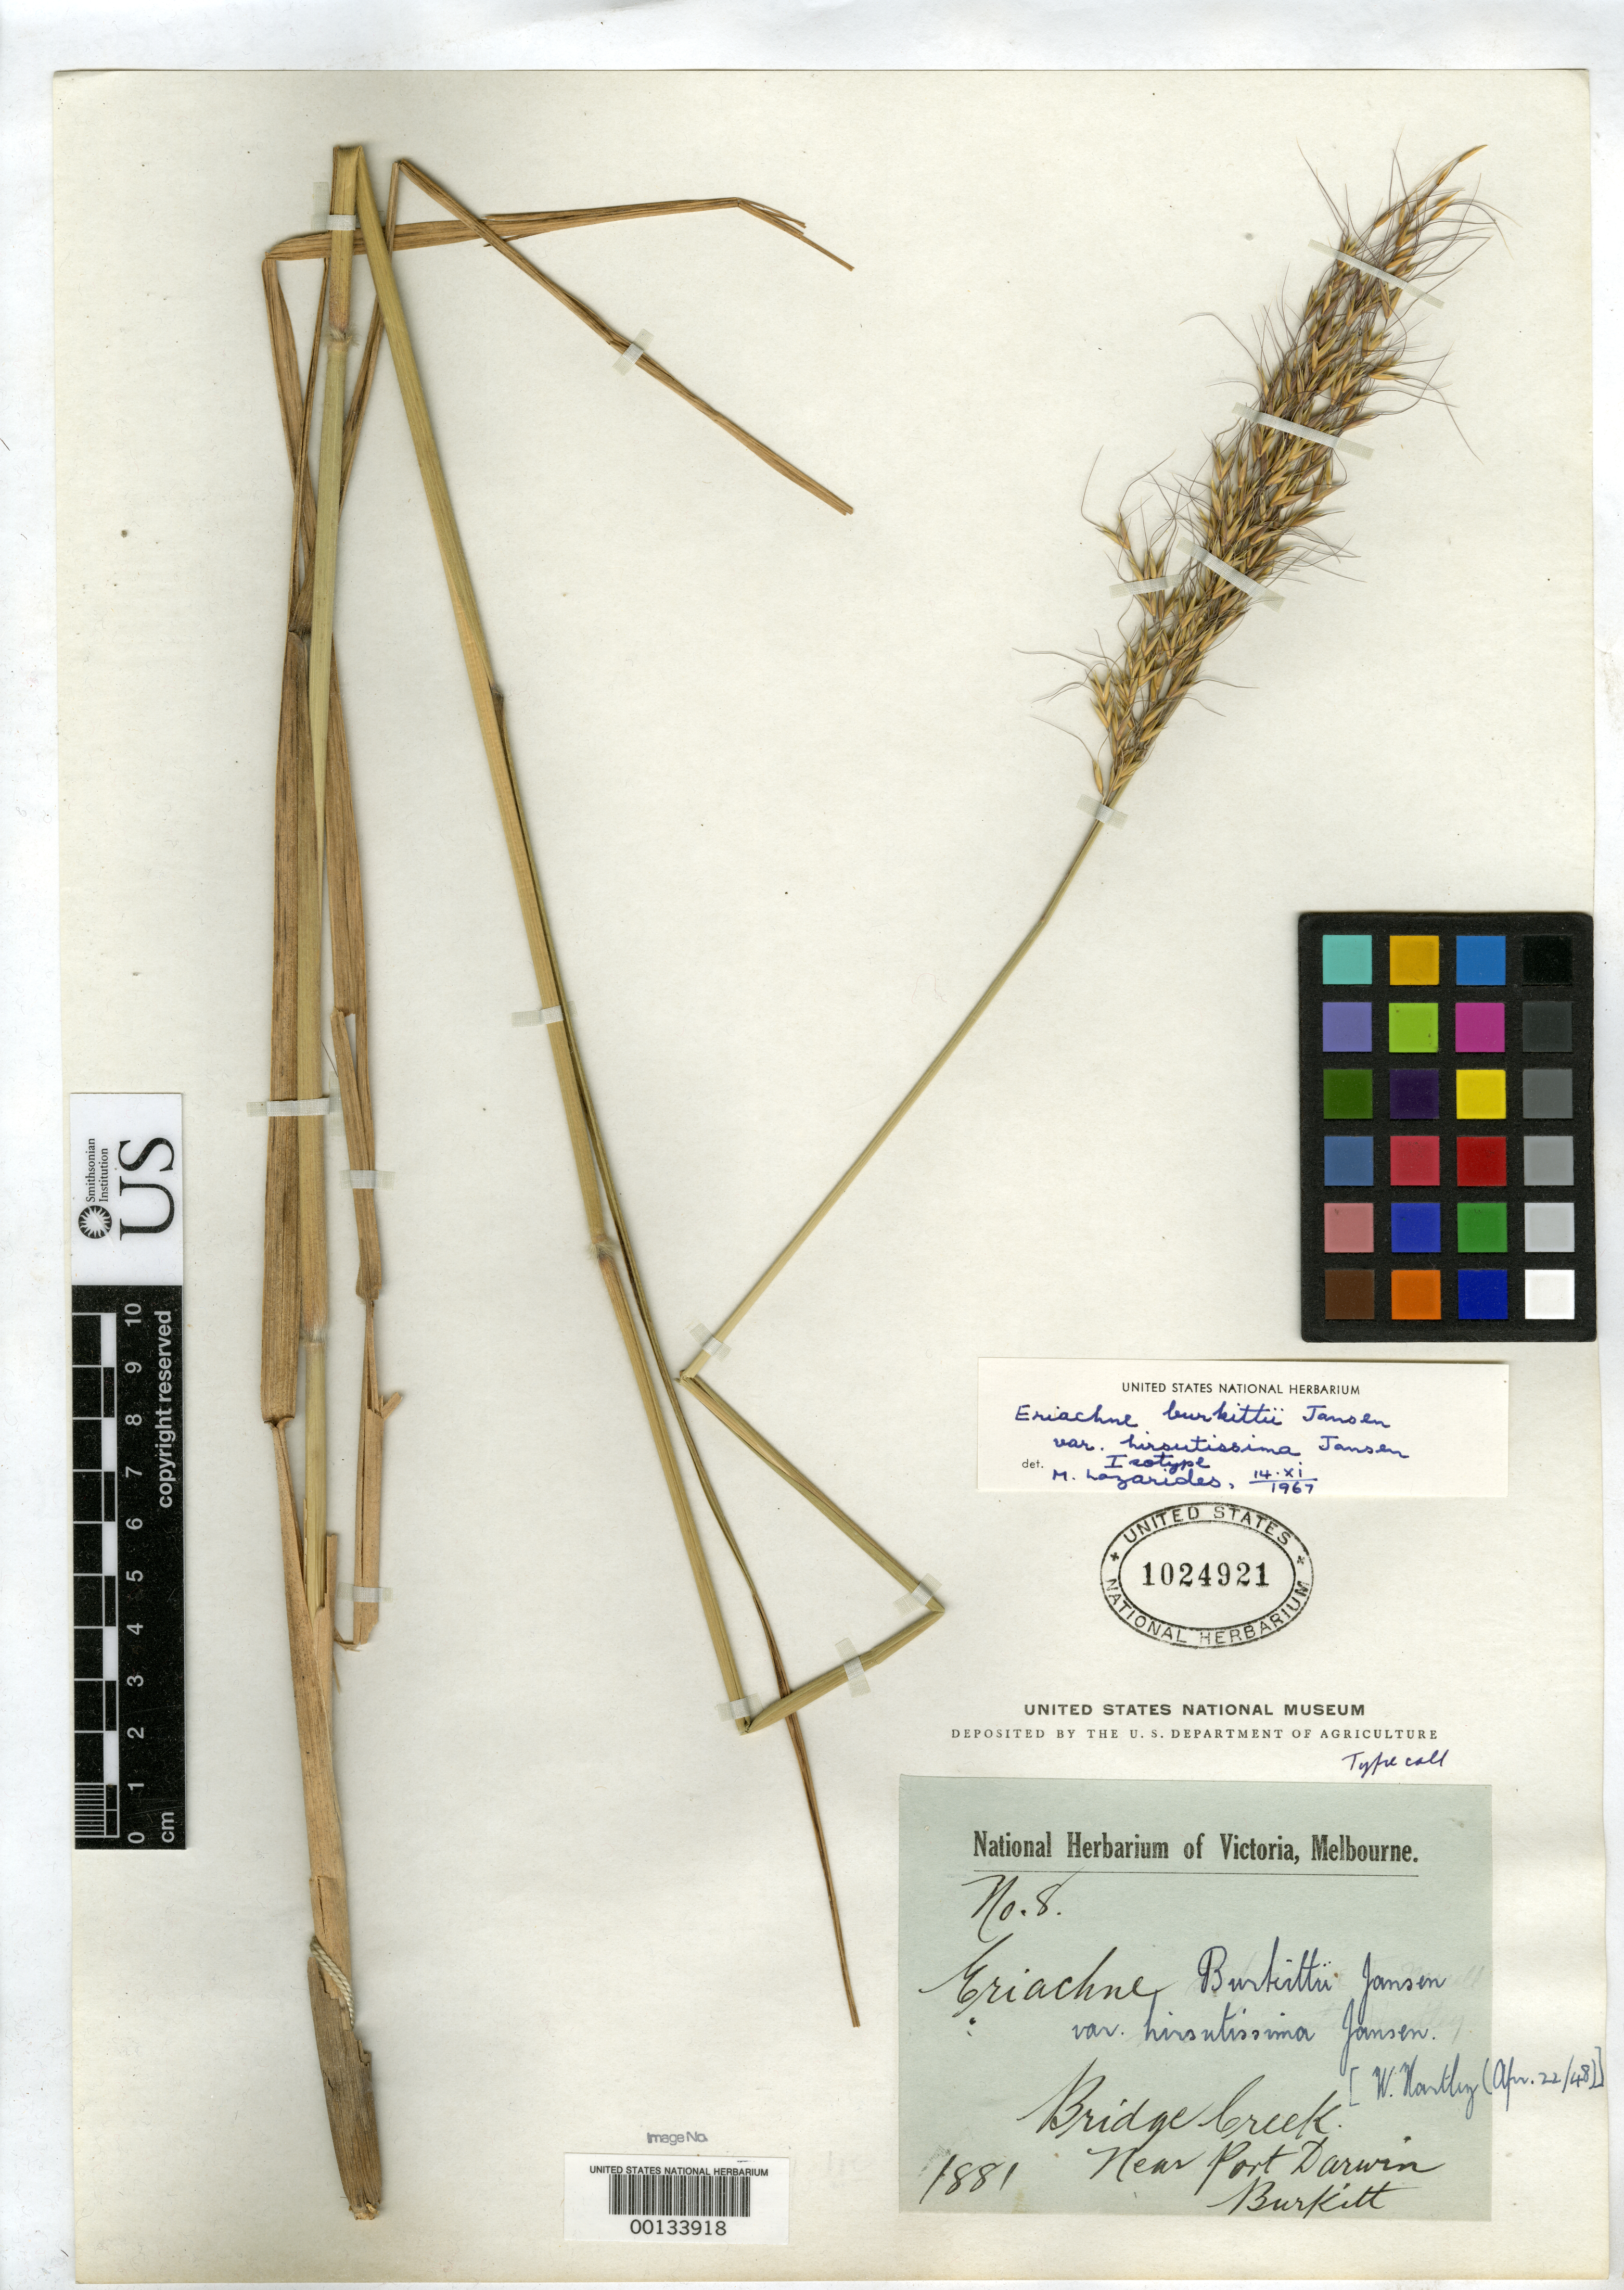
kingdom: Plantae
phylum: Tracheophyta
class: Liliopsida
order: Poales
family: Poaceae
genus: Eriachne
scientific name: Eriachne burkittii var. hirsutissima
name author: Jansen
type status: Isotype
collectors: -. Burkitt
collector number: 8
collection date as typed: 1881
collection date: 1881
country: Australia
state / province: Northern Territory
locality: Bridge Creek, near Port Darwin.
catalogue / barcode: US 1024921